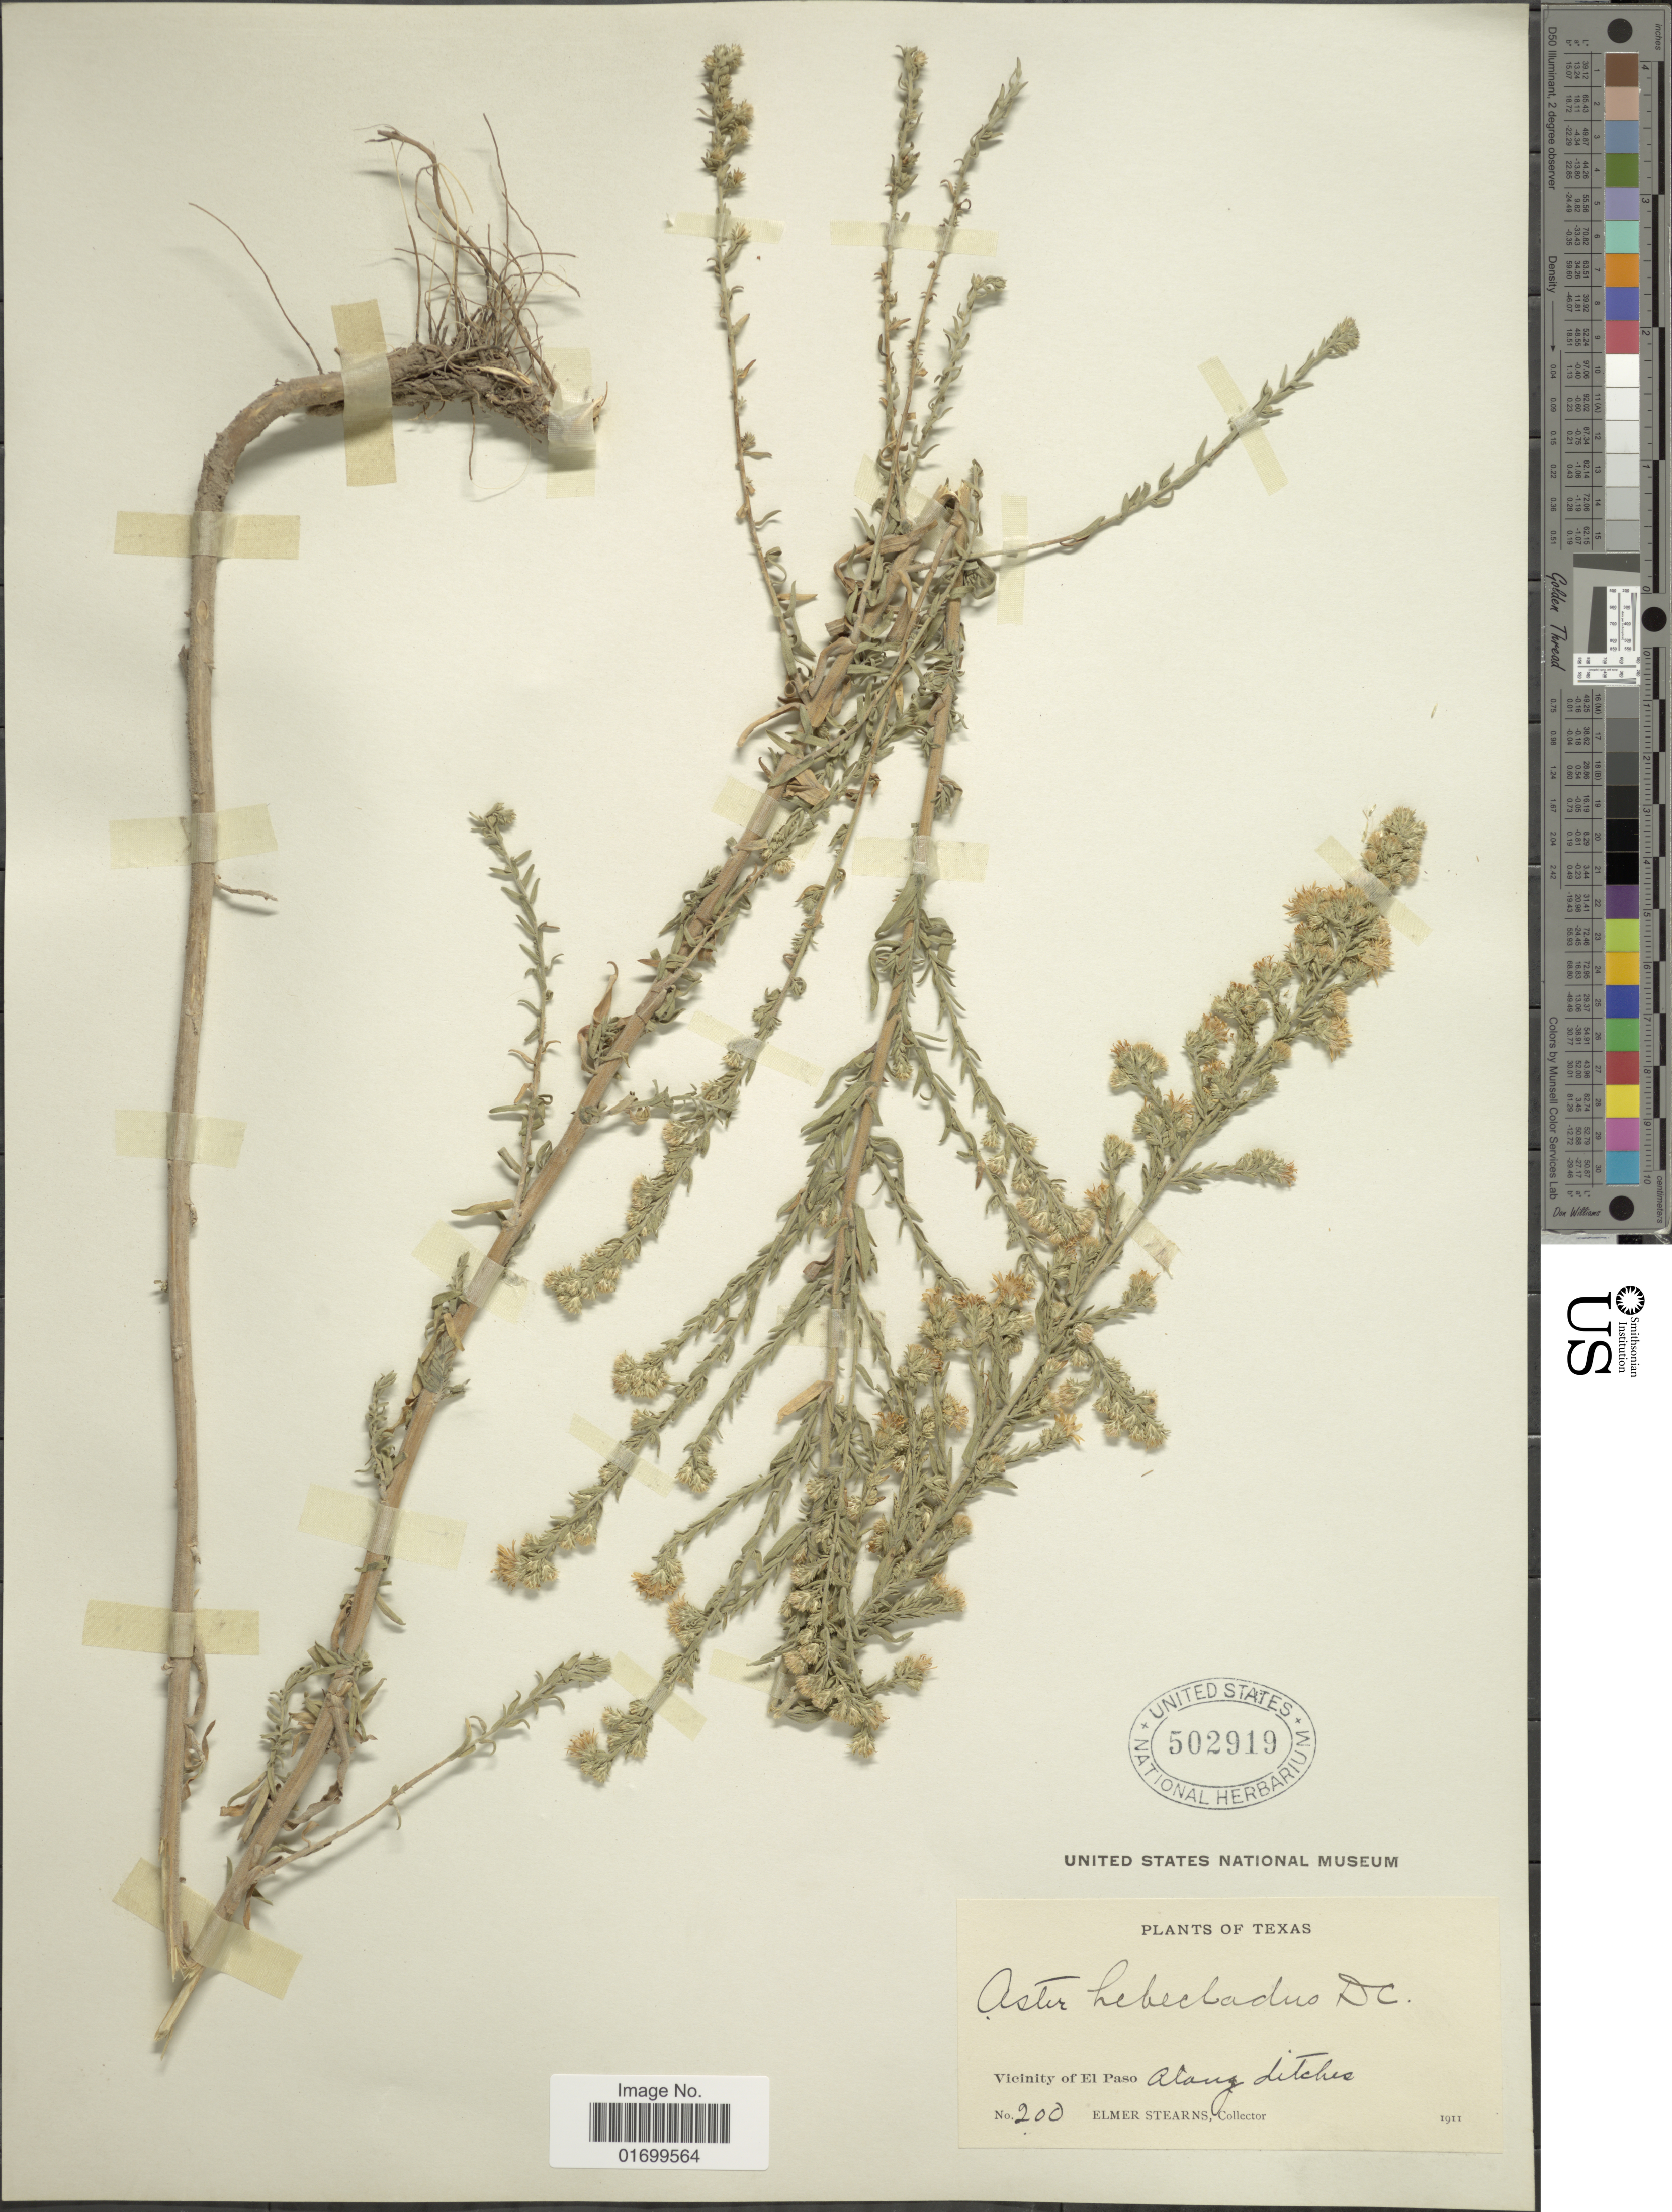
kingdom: Plantae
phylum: Tracheophyta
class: Magnoliopsida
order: Asterales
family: Asteraceae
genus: Symphyotrichum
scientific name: Symphyotrichum ericoides var. ericoides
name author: (L.) G.L. Nesom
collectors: E. Stearns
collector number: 200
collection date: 1911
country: United States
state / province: Texas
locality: Vicinity of El Paso, along ditches.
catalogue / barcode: US 502919